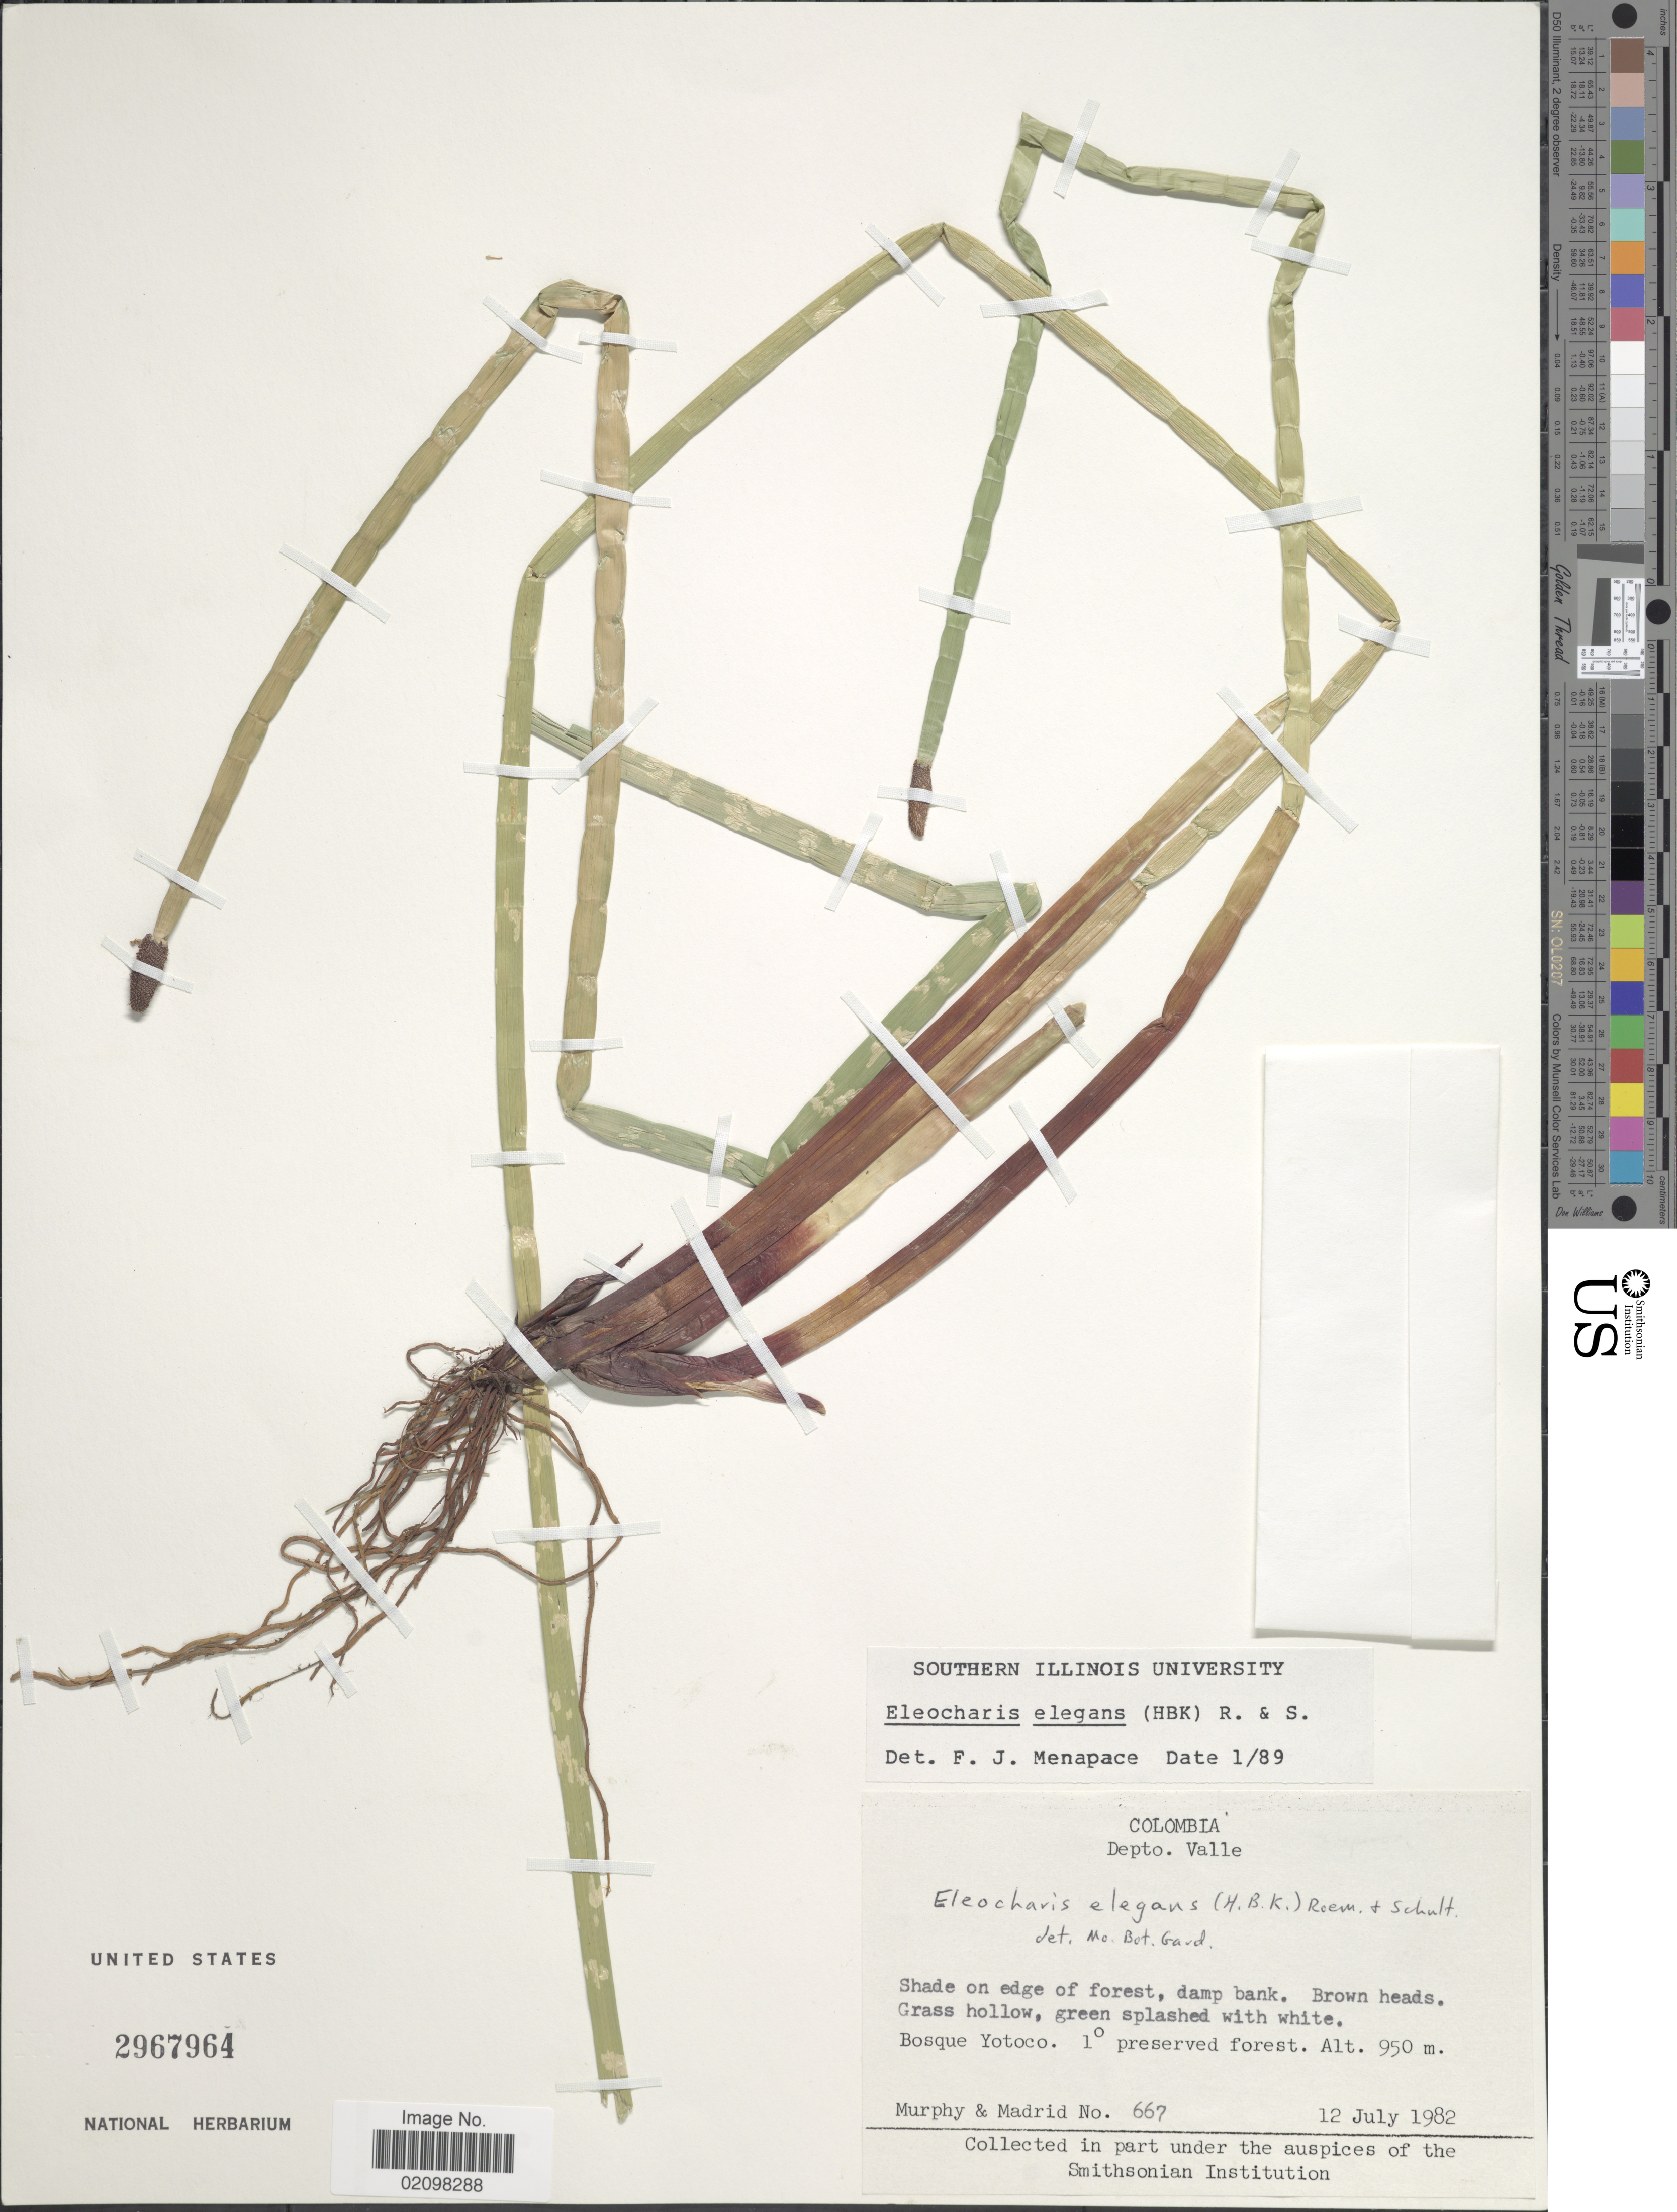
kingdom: Plantae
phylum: Tracheophyta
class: Liliopsida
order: Poales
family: Cyperaceae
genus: Eleocharis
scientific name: Eleocharis elegans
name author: (Kunth) Roem. & Schult.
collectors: -. Murphy & -. Madrid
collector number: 667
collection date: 1982-07-12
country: Colombia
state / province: Valle del Cauca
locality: Dept. Valle. Bosque Yotoco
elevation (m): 950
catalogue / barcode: US 2967964